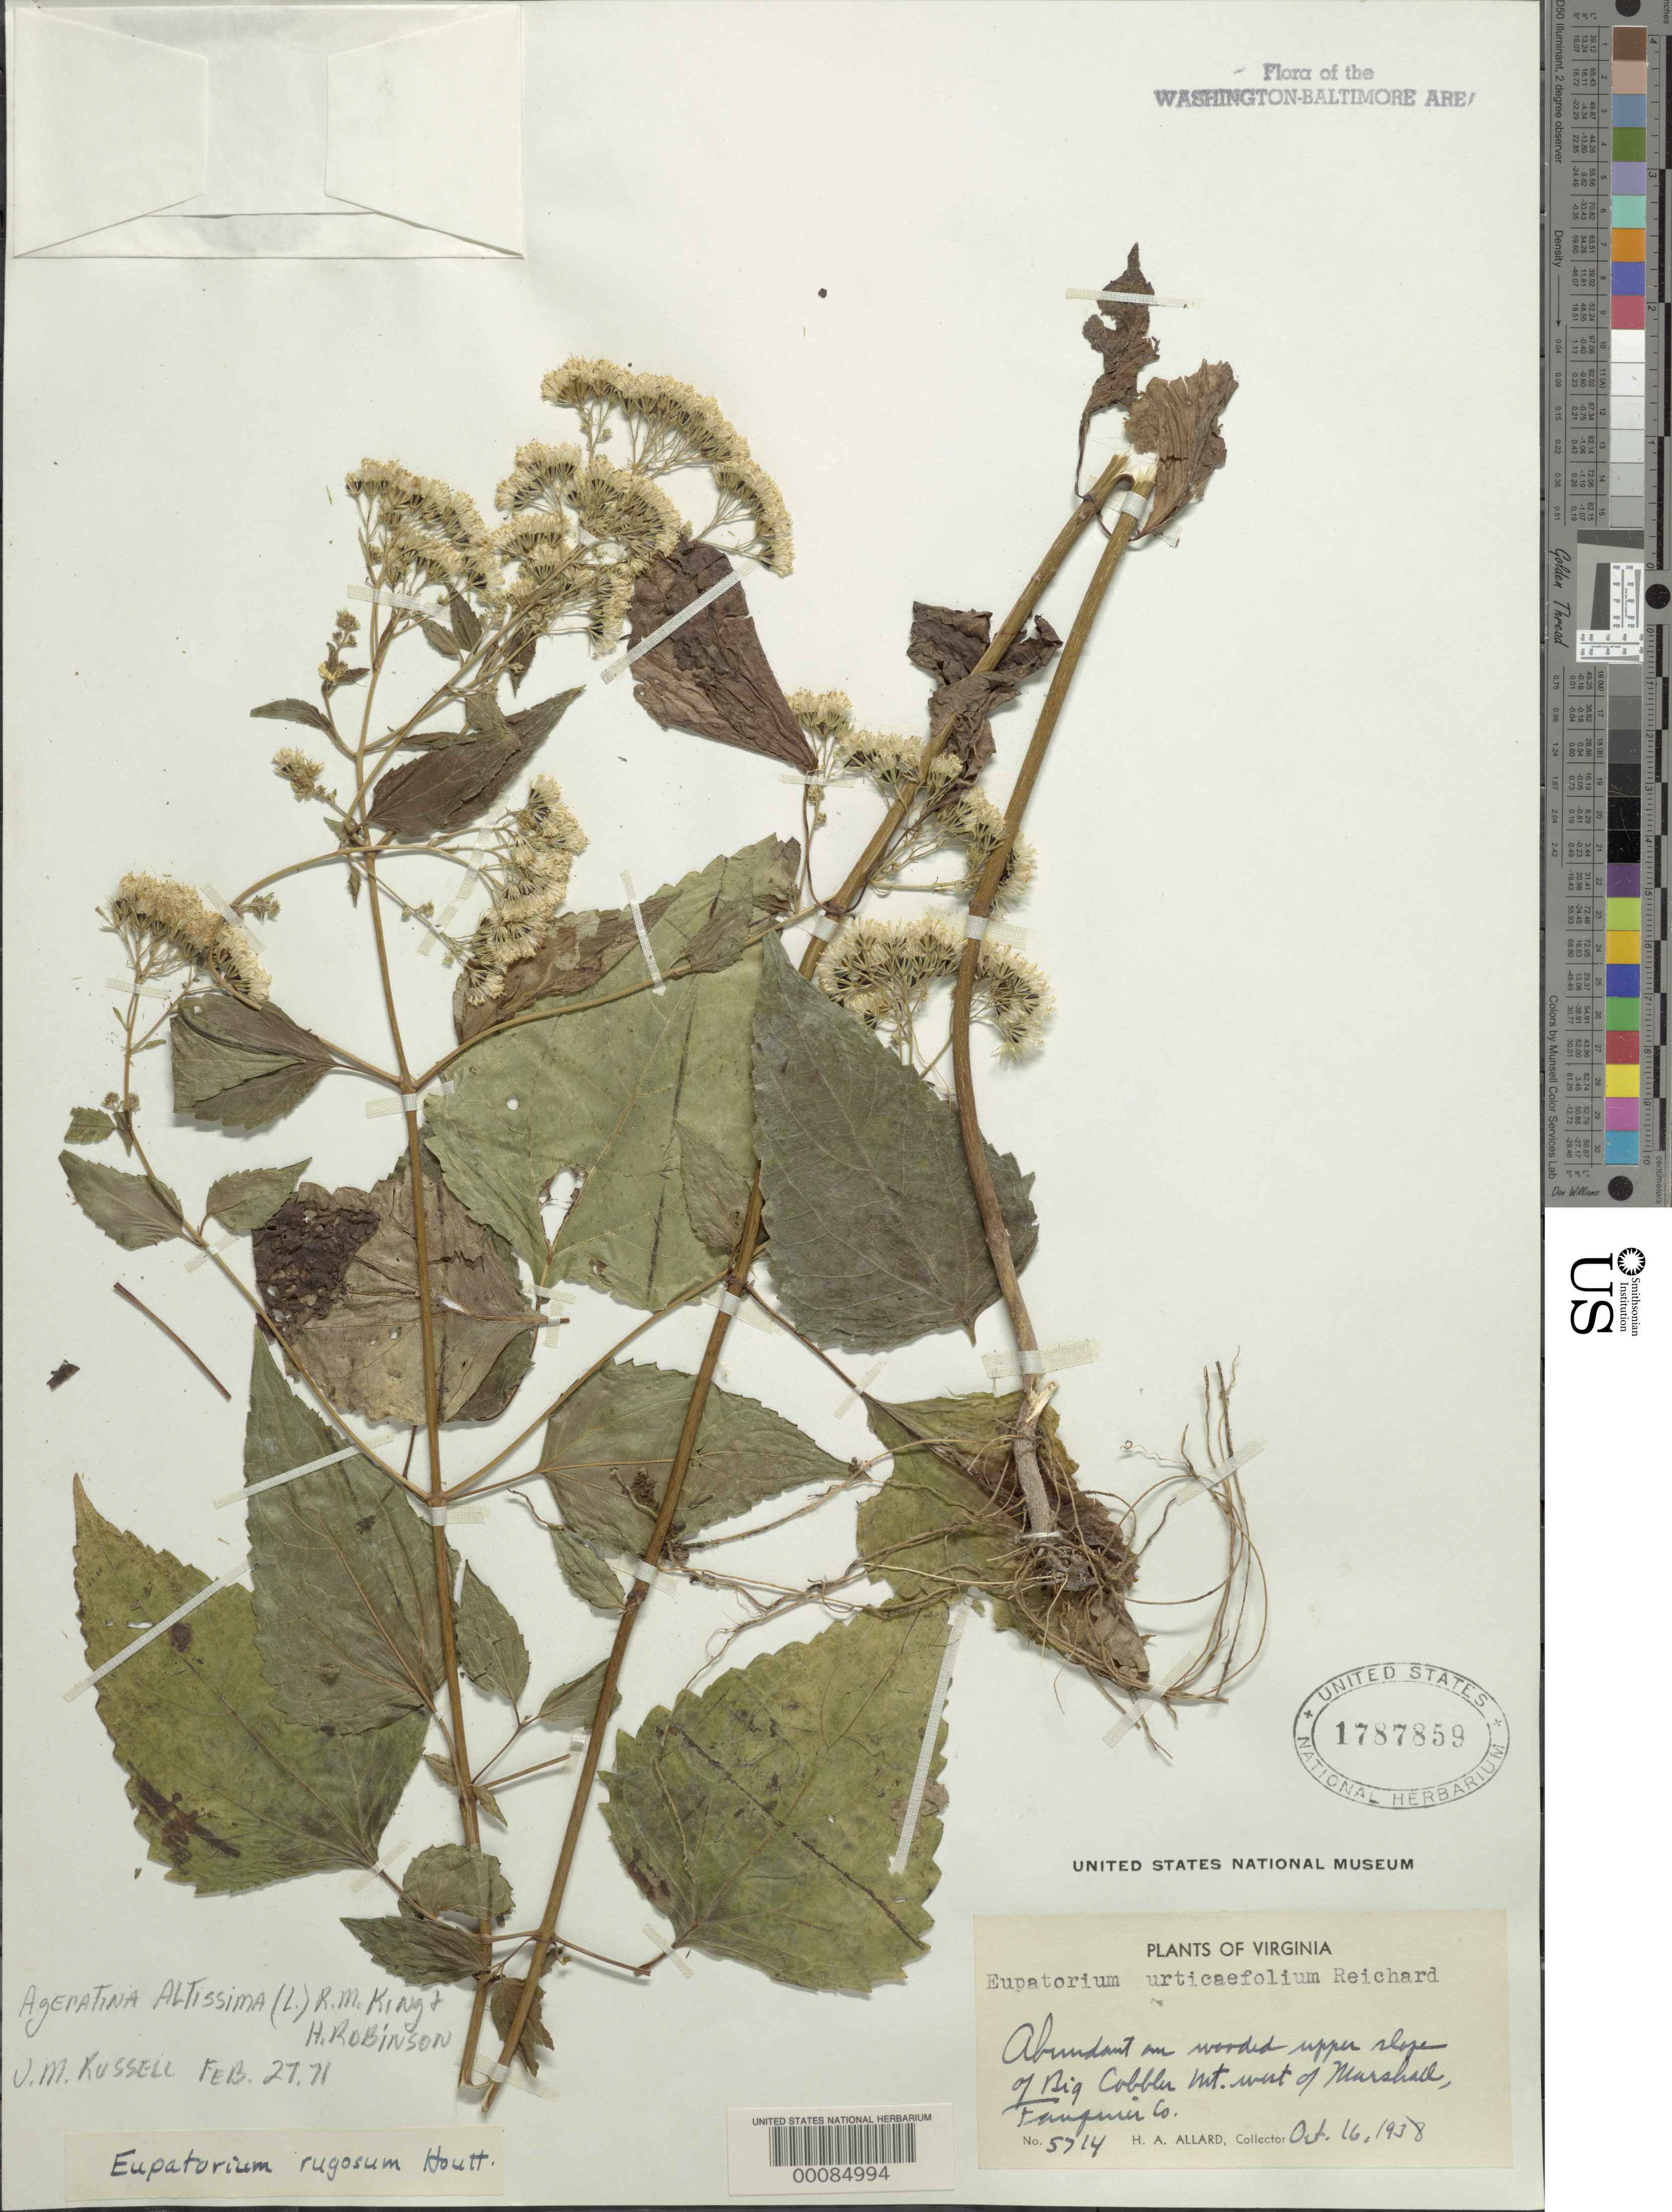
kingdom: Plantae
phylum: Tracheophyta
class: Magnoliopsida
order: Asterales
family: Asteraceae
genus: Ageratina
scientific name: Ageratina altissima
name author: (L.) R.M. King & H. Rob.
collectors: H. A. Allard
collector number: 57144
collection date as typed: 16 Oct 1938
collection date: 1938-10-16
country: United States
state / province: Virginia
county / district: Fauquier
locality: Big Cobbler Mountain west of Marshall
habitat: Wooded upper slope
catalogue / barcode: US 1787859